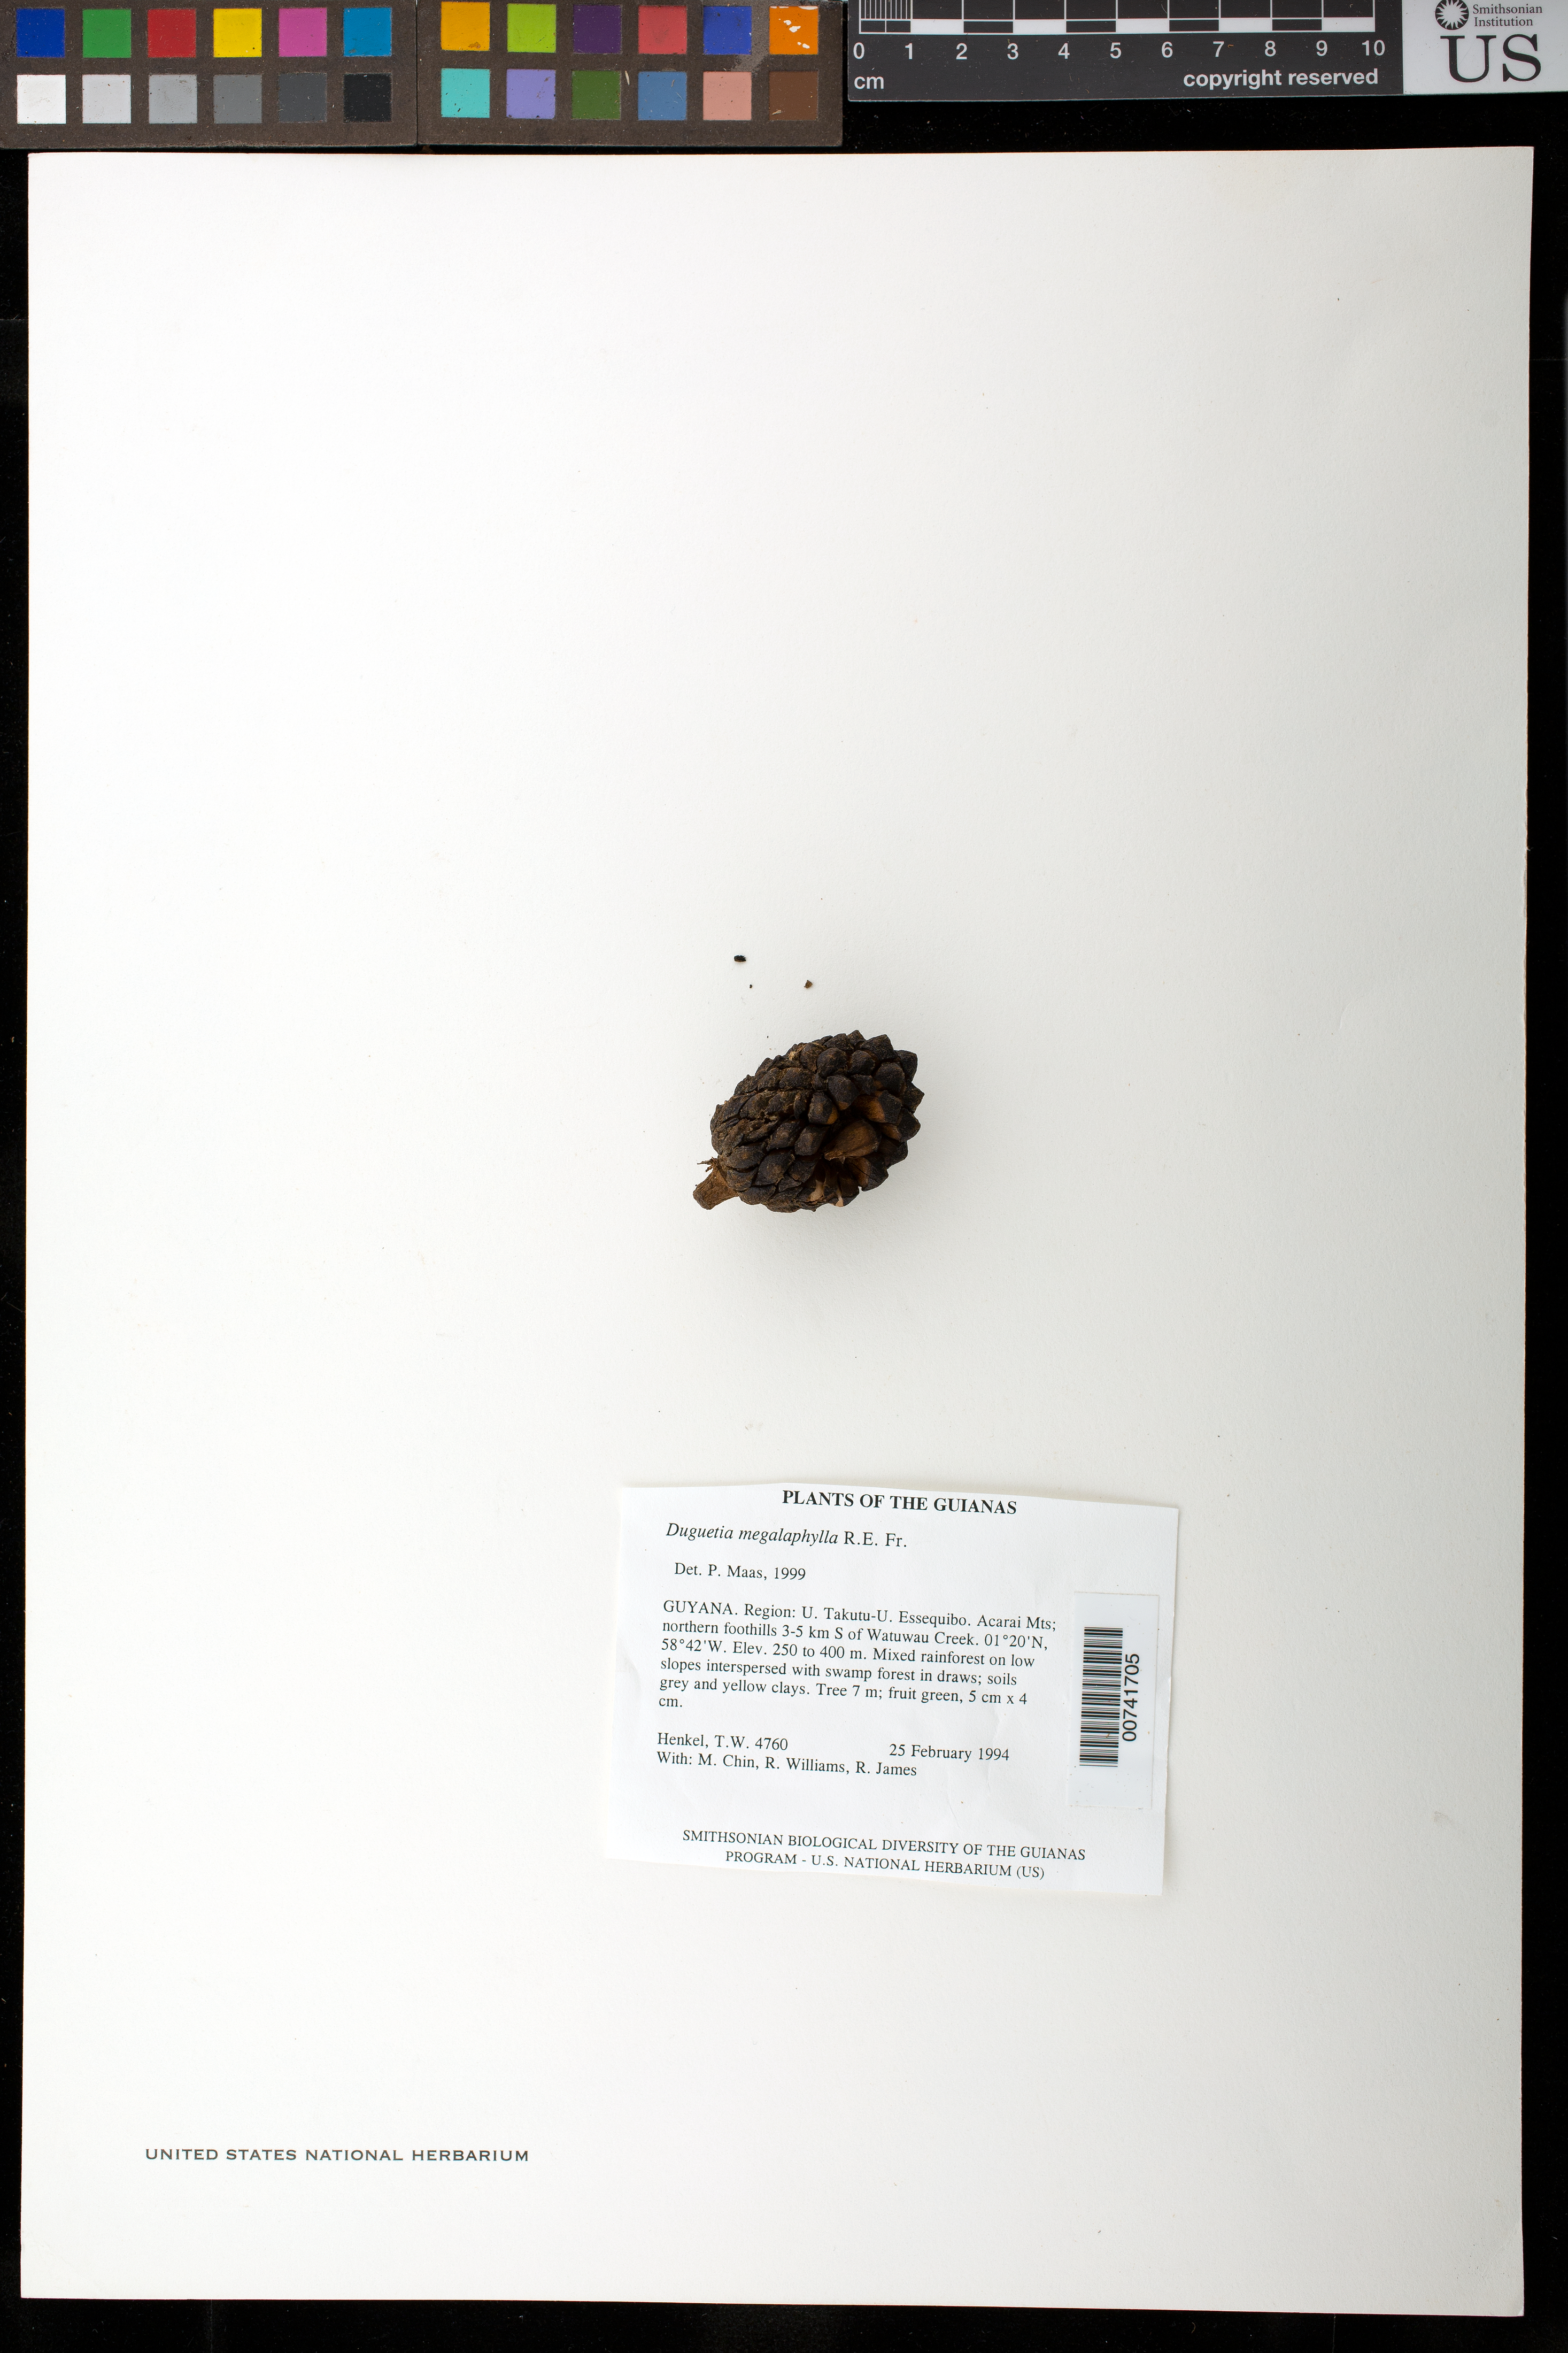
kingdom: Plantae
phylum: Tracheophyta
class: Magnoliopsida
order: Magnoliales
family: Annonaceae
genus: Duguetia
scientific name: Duguetia megalophylla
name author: R.E. Fr.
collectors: T. Henkel, M. Chin, R. Williams & R. James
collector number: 4760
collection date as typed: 25 February 1994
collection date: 1994-02-25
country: Guyana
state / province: U. Takutu-U. Essequibo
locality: Acarai Mts; northern foothills 3-5 km S of Watuwau Creek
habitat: Mixed rainforest on low slopes interspersed with swamp forest in draws; soils grey and yellow clays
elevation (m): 250